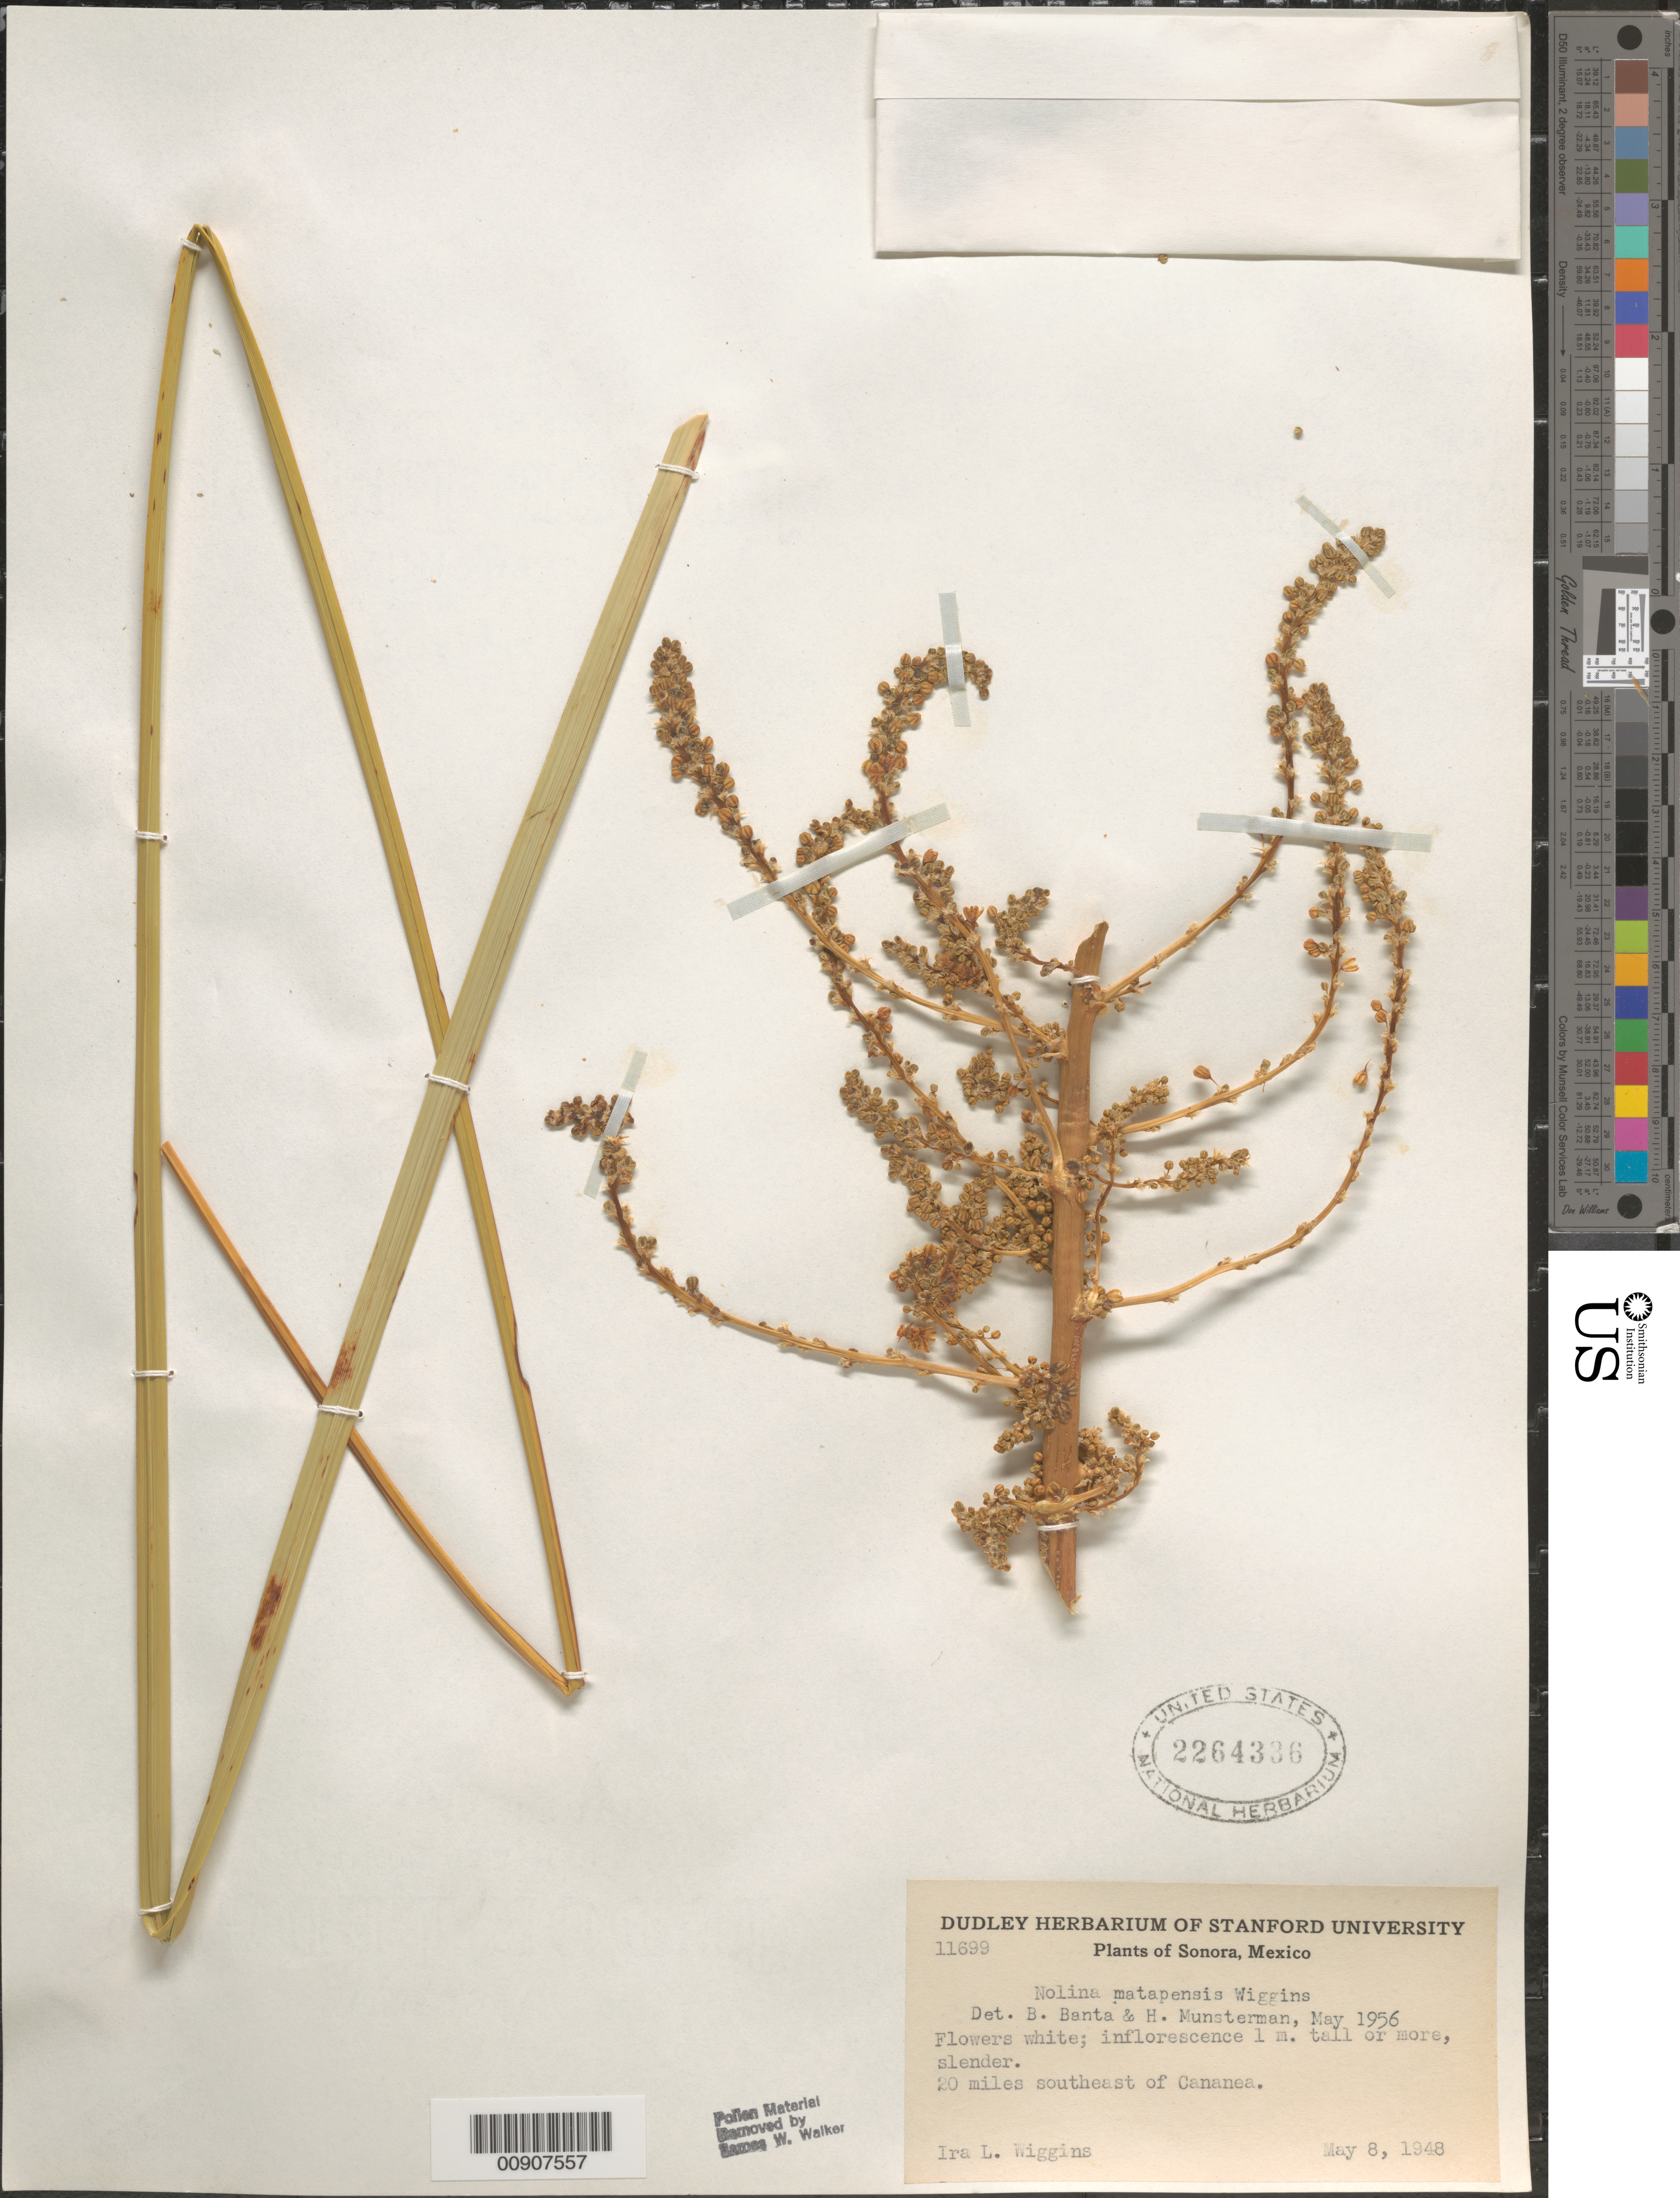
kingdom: Plantae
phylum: Tracheophyta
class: Liliopsida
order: Asparagales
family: Asparagaceae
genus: Nolina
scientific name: Nolina matapensis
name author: Wiggins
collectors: I. L. Wiggins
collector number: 11699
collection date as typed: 08 May 1948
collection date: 1948-05-08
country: Mexico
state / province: Sonora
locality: Sonora: 20 miles southeast of Cananea.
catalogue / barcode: US 2264336